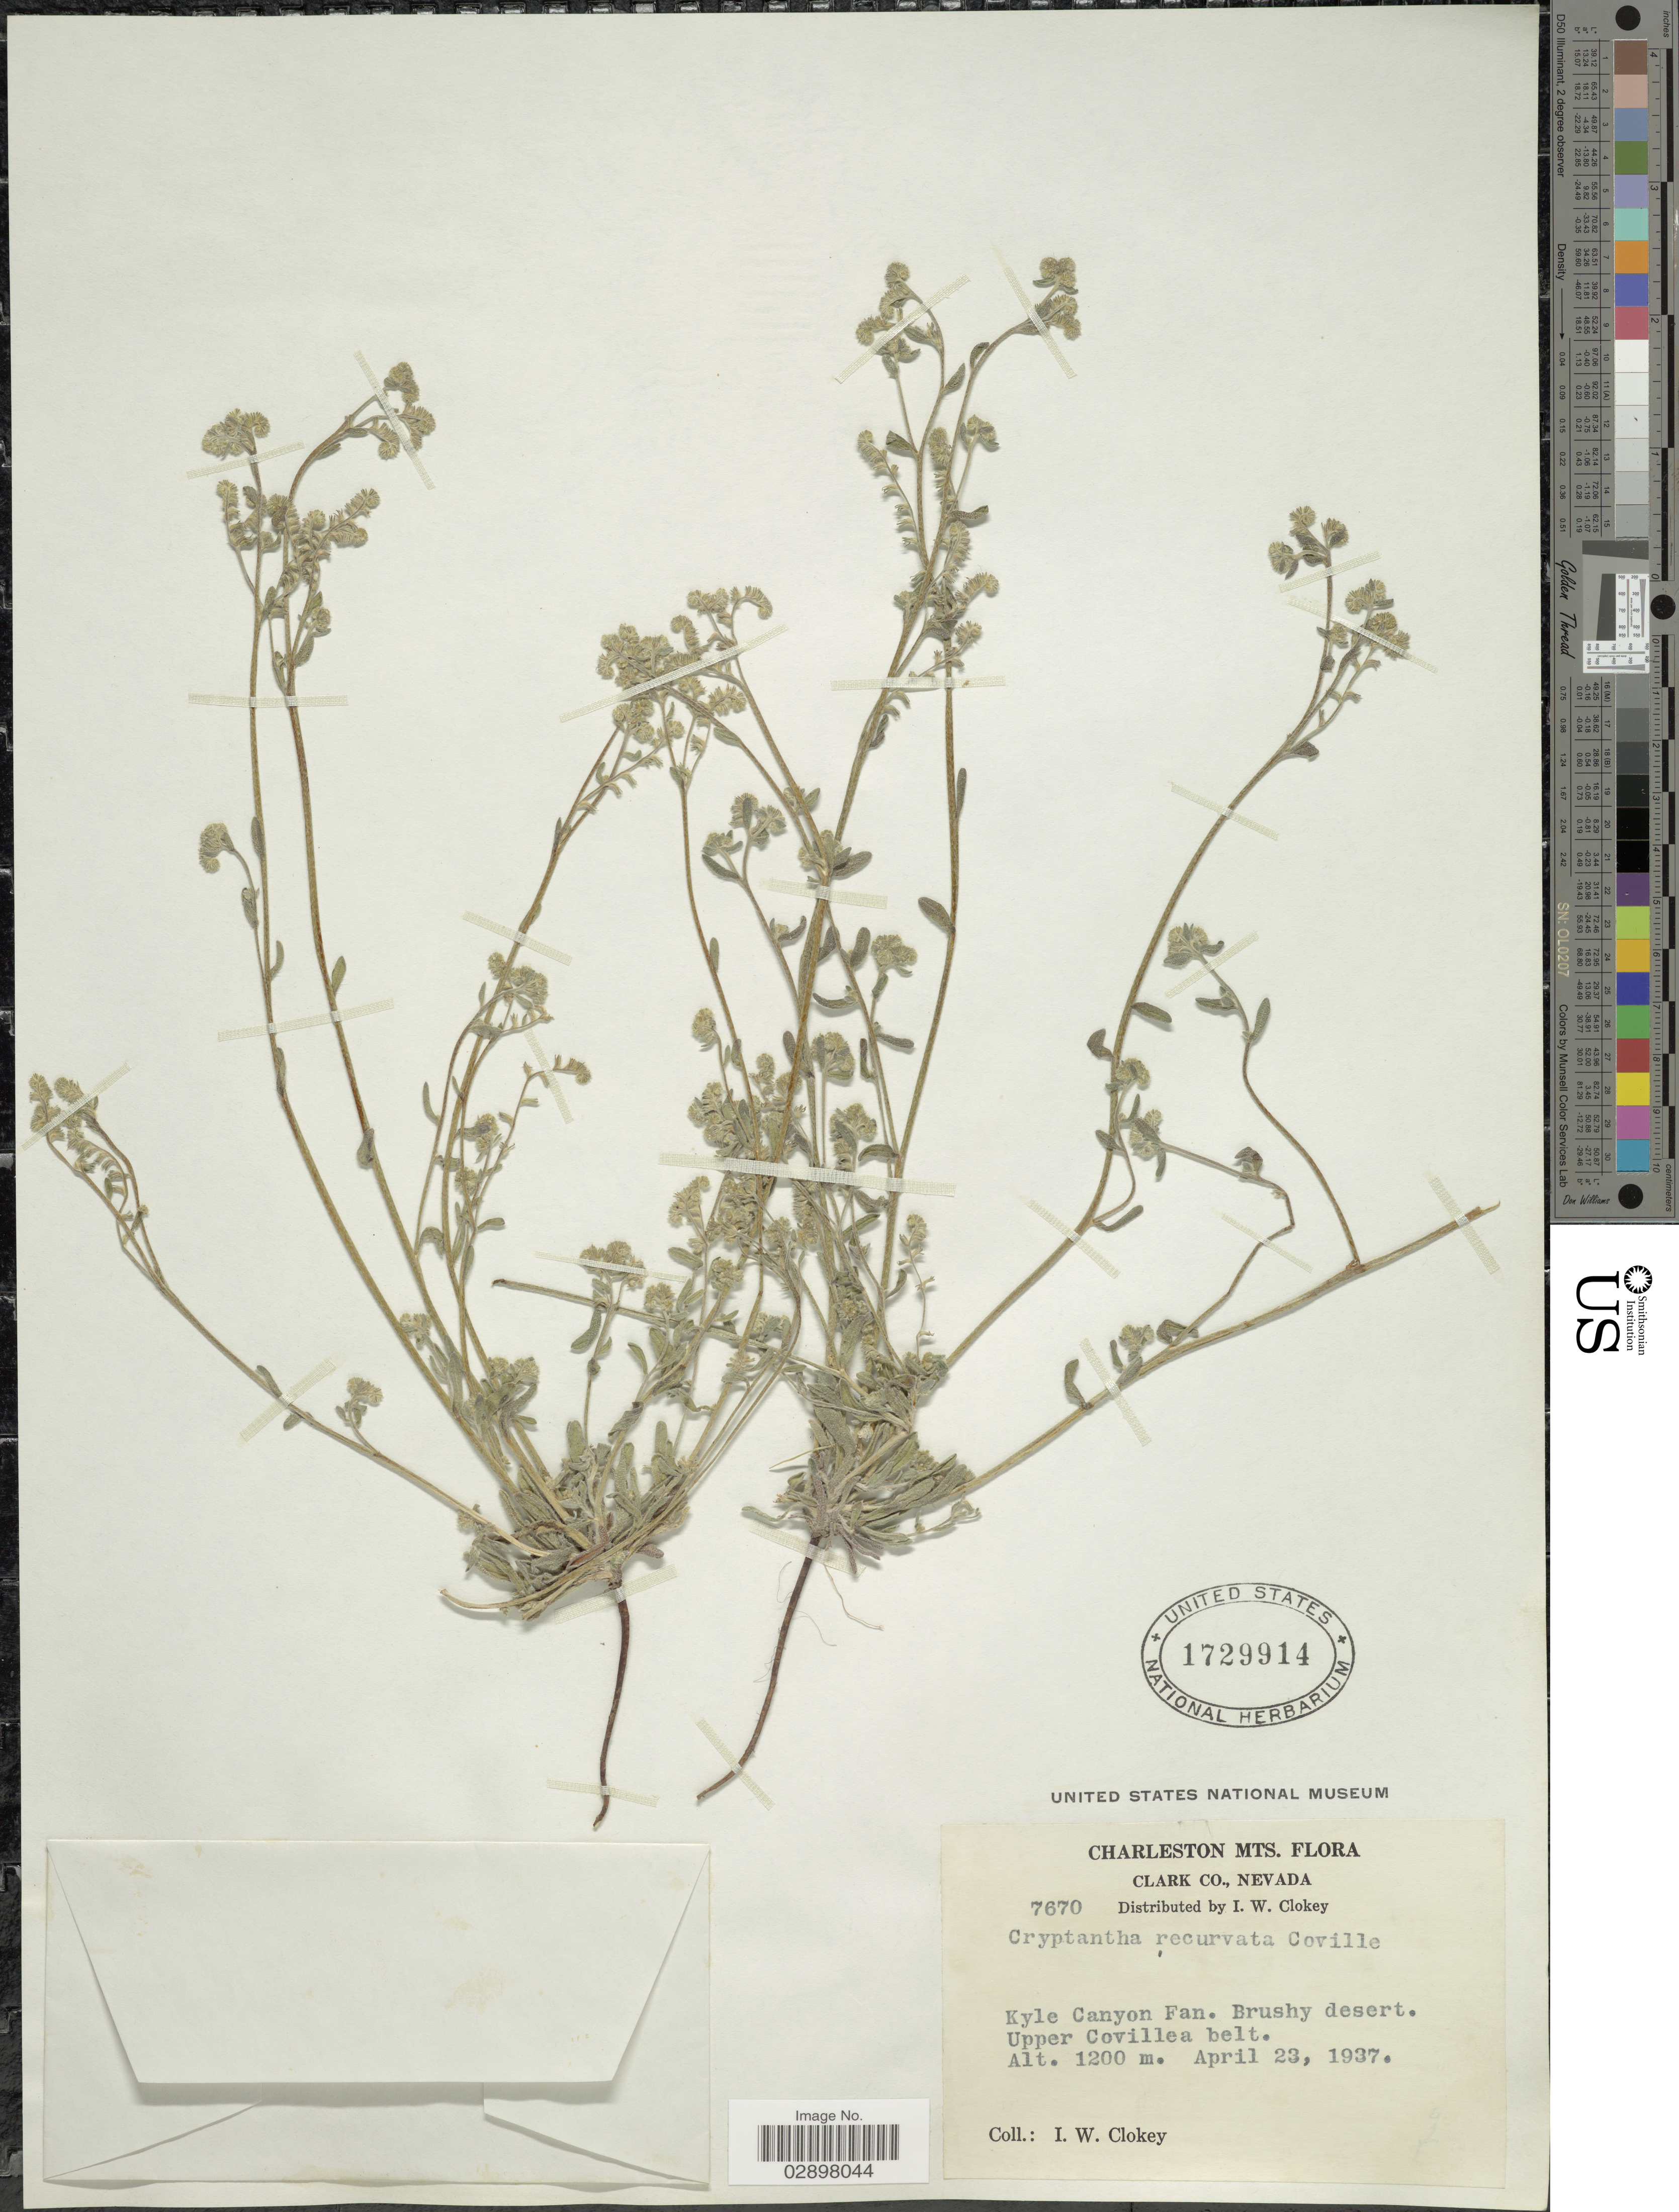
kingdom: Plantae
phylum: Tracheophyta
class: Magnoliopsida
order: Boraginales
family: Boraginaceae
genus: Cryptantha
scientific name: Cryptantha recurvata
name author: Coville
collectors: I. W. Clokey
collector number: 7670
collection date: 1937-04-23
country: United States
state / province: Nevada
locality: Charleston Mts. Clark Co. Kyle Canyon Fan. Brushy desert. Upper Covillea belt.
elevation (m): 1200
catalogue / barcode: US 1729914